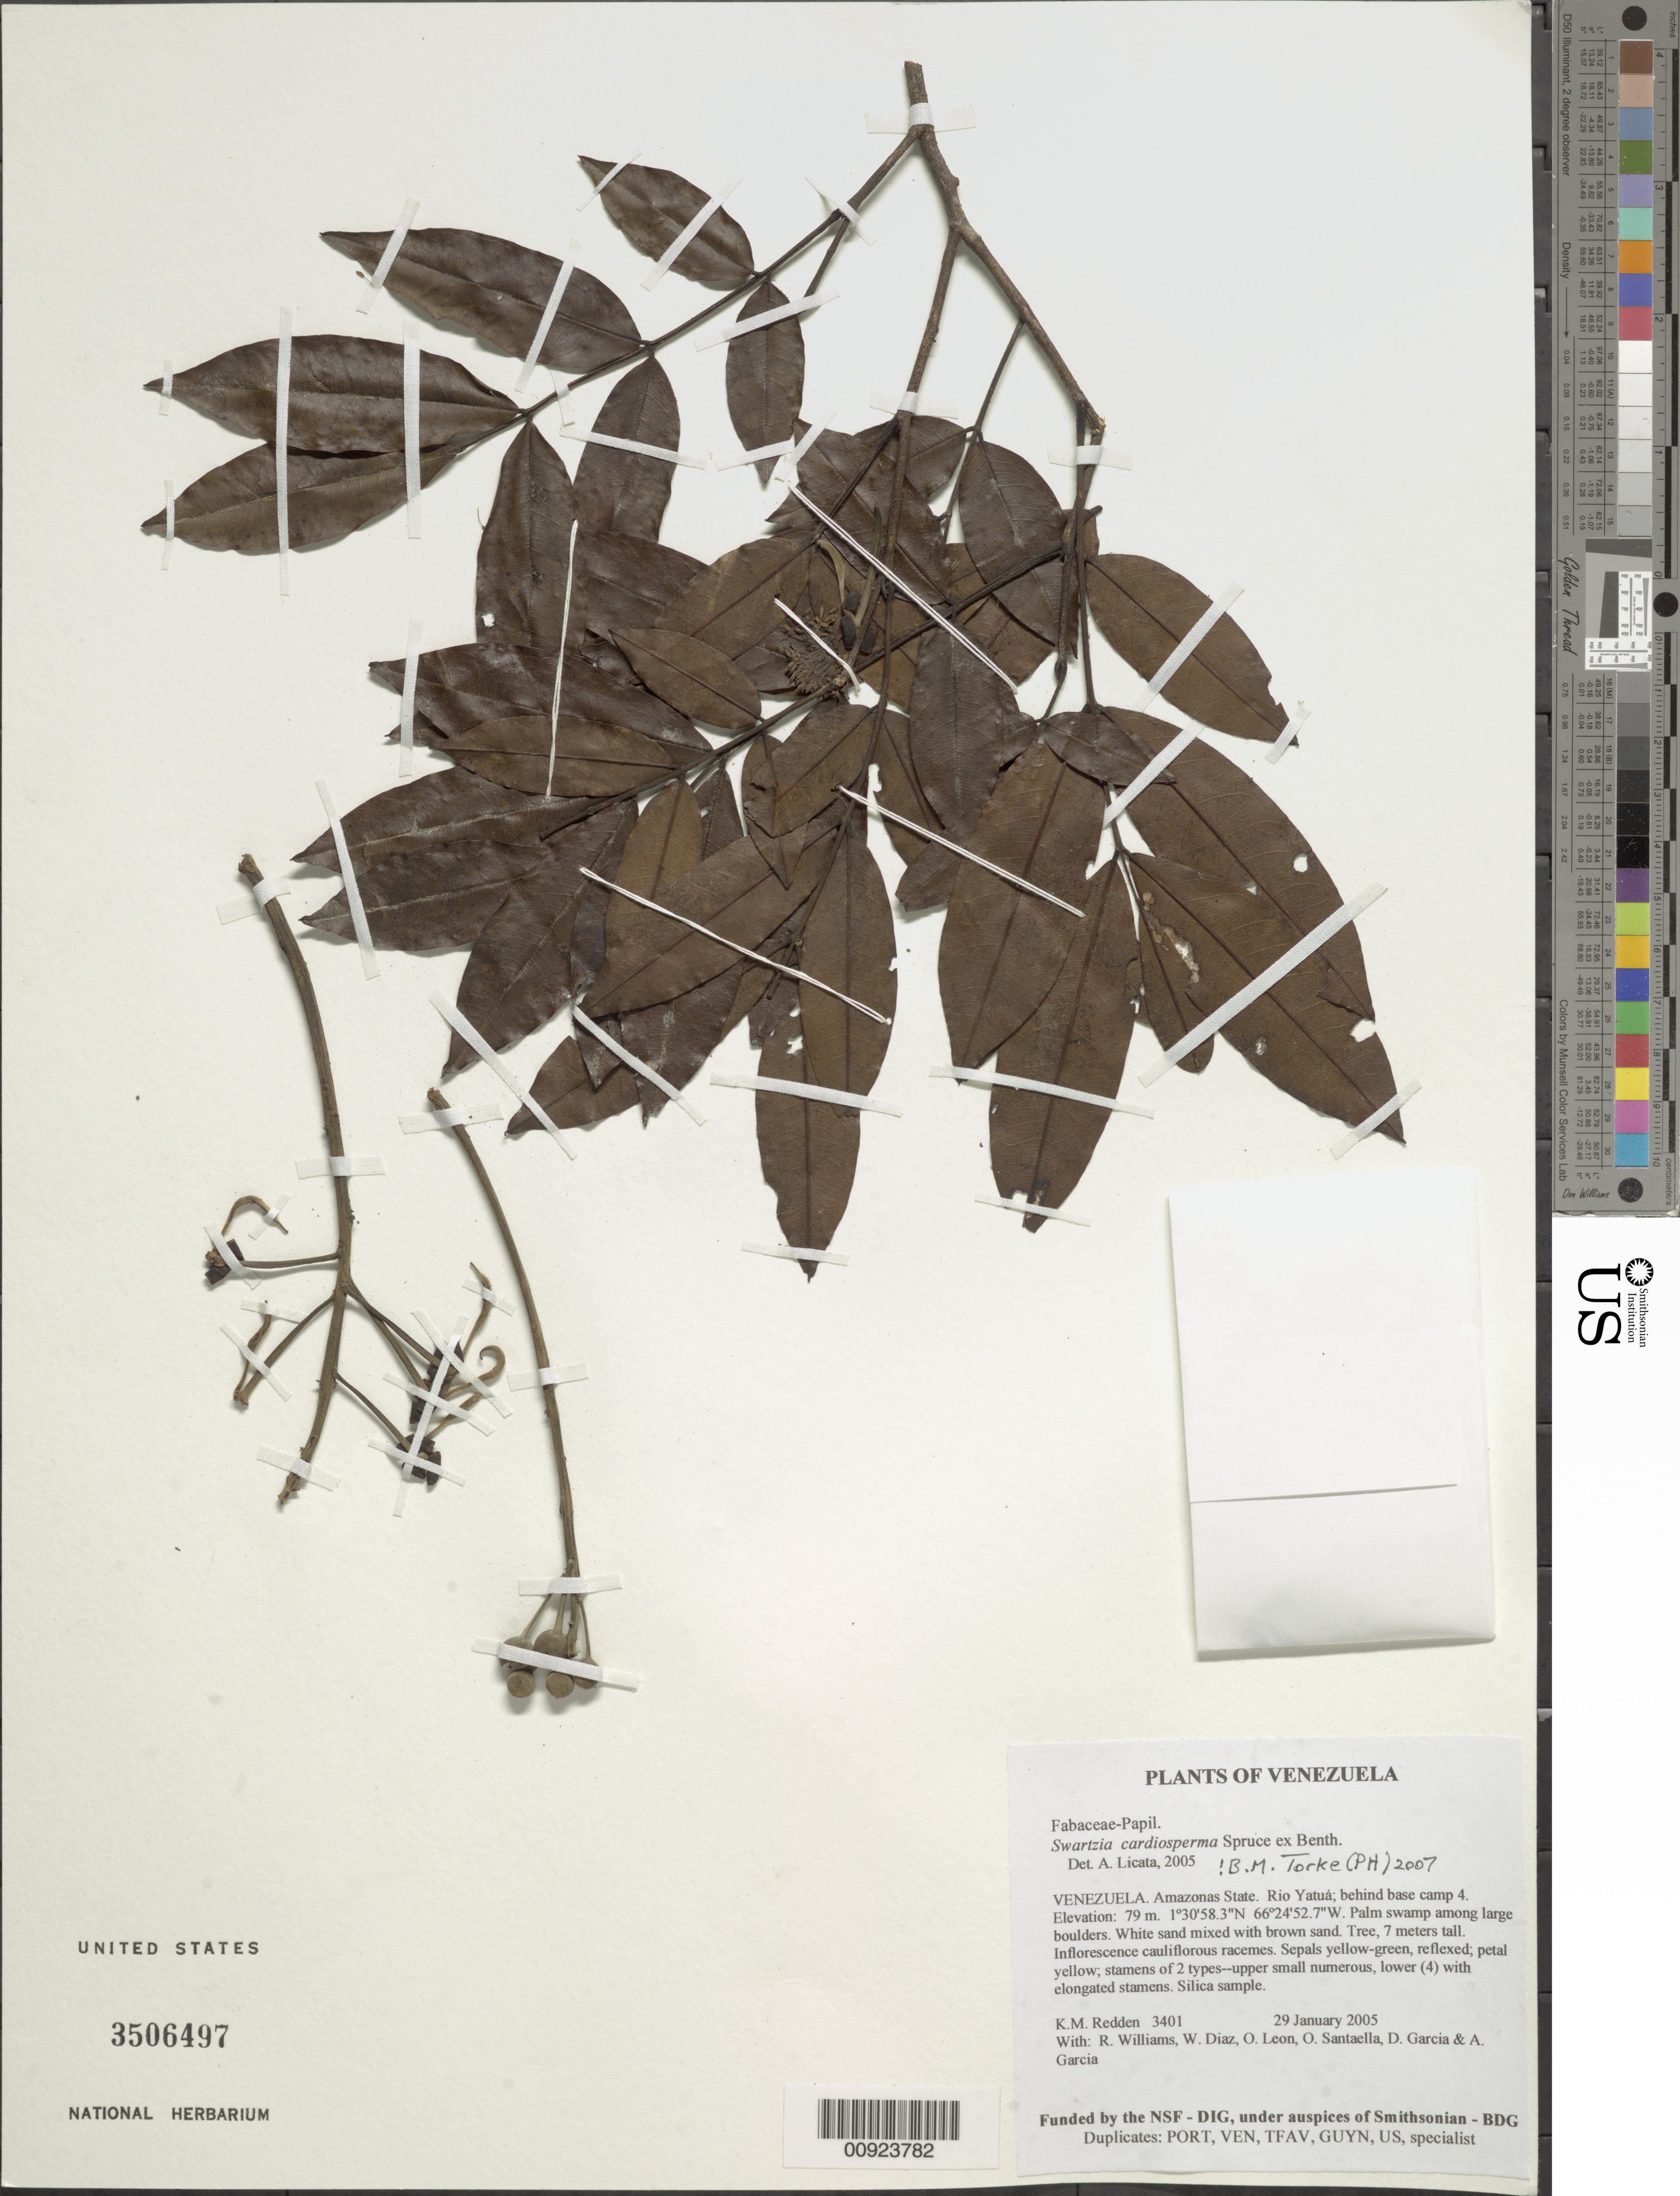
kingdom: Plantae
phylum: Tracheophyta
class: Magnoliopsida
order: Fabales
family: Fabaceae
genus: Swartzia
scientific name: Swartzia cardiosperma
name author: Spruce ex Benth.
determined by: Licata, A., (PORT), Univ. Nac. Exp. de los Llanos Ezequiel Zamora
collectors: K. M. Redden, R. Williams, W. Díaz P., O. León, O. Santaella, D. Garcia & A. Garcia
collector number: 3401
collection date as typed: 29 January 2005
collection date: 2005-01-29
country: Venezuela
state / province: Amazonas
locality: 08 - Rio Yatuá; behind base camp 4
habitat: Palm swamp among large boulders. White sand mixed with brown sand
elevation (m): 79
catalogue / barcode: US 3506497